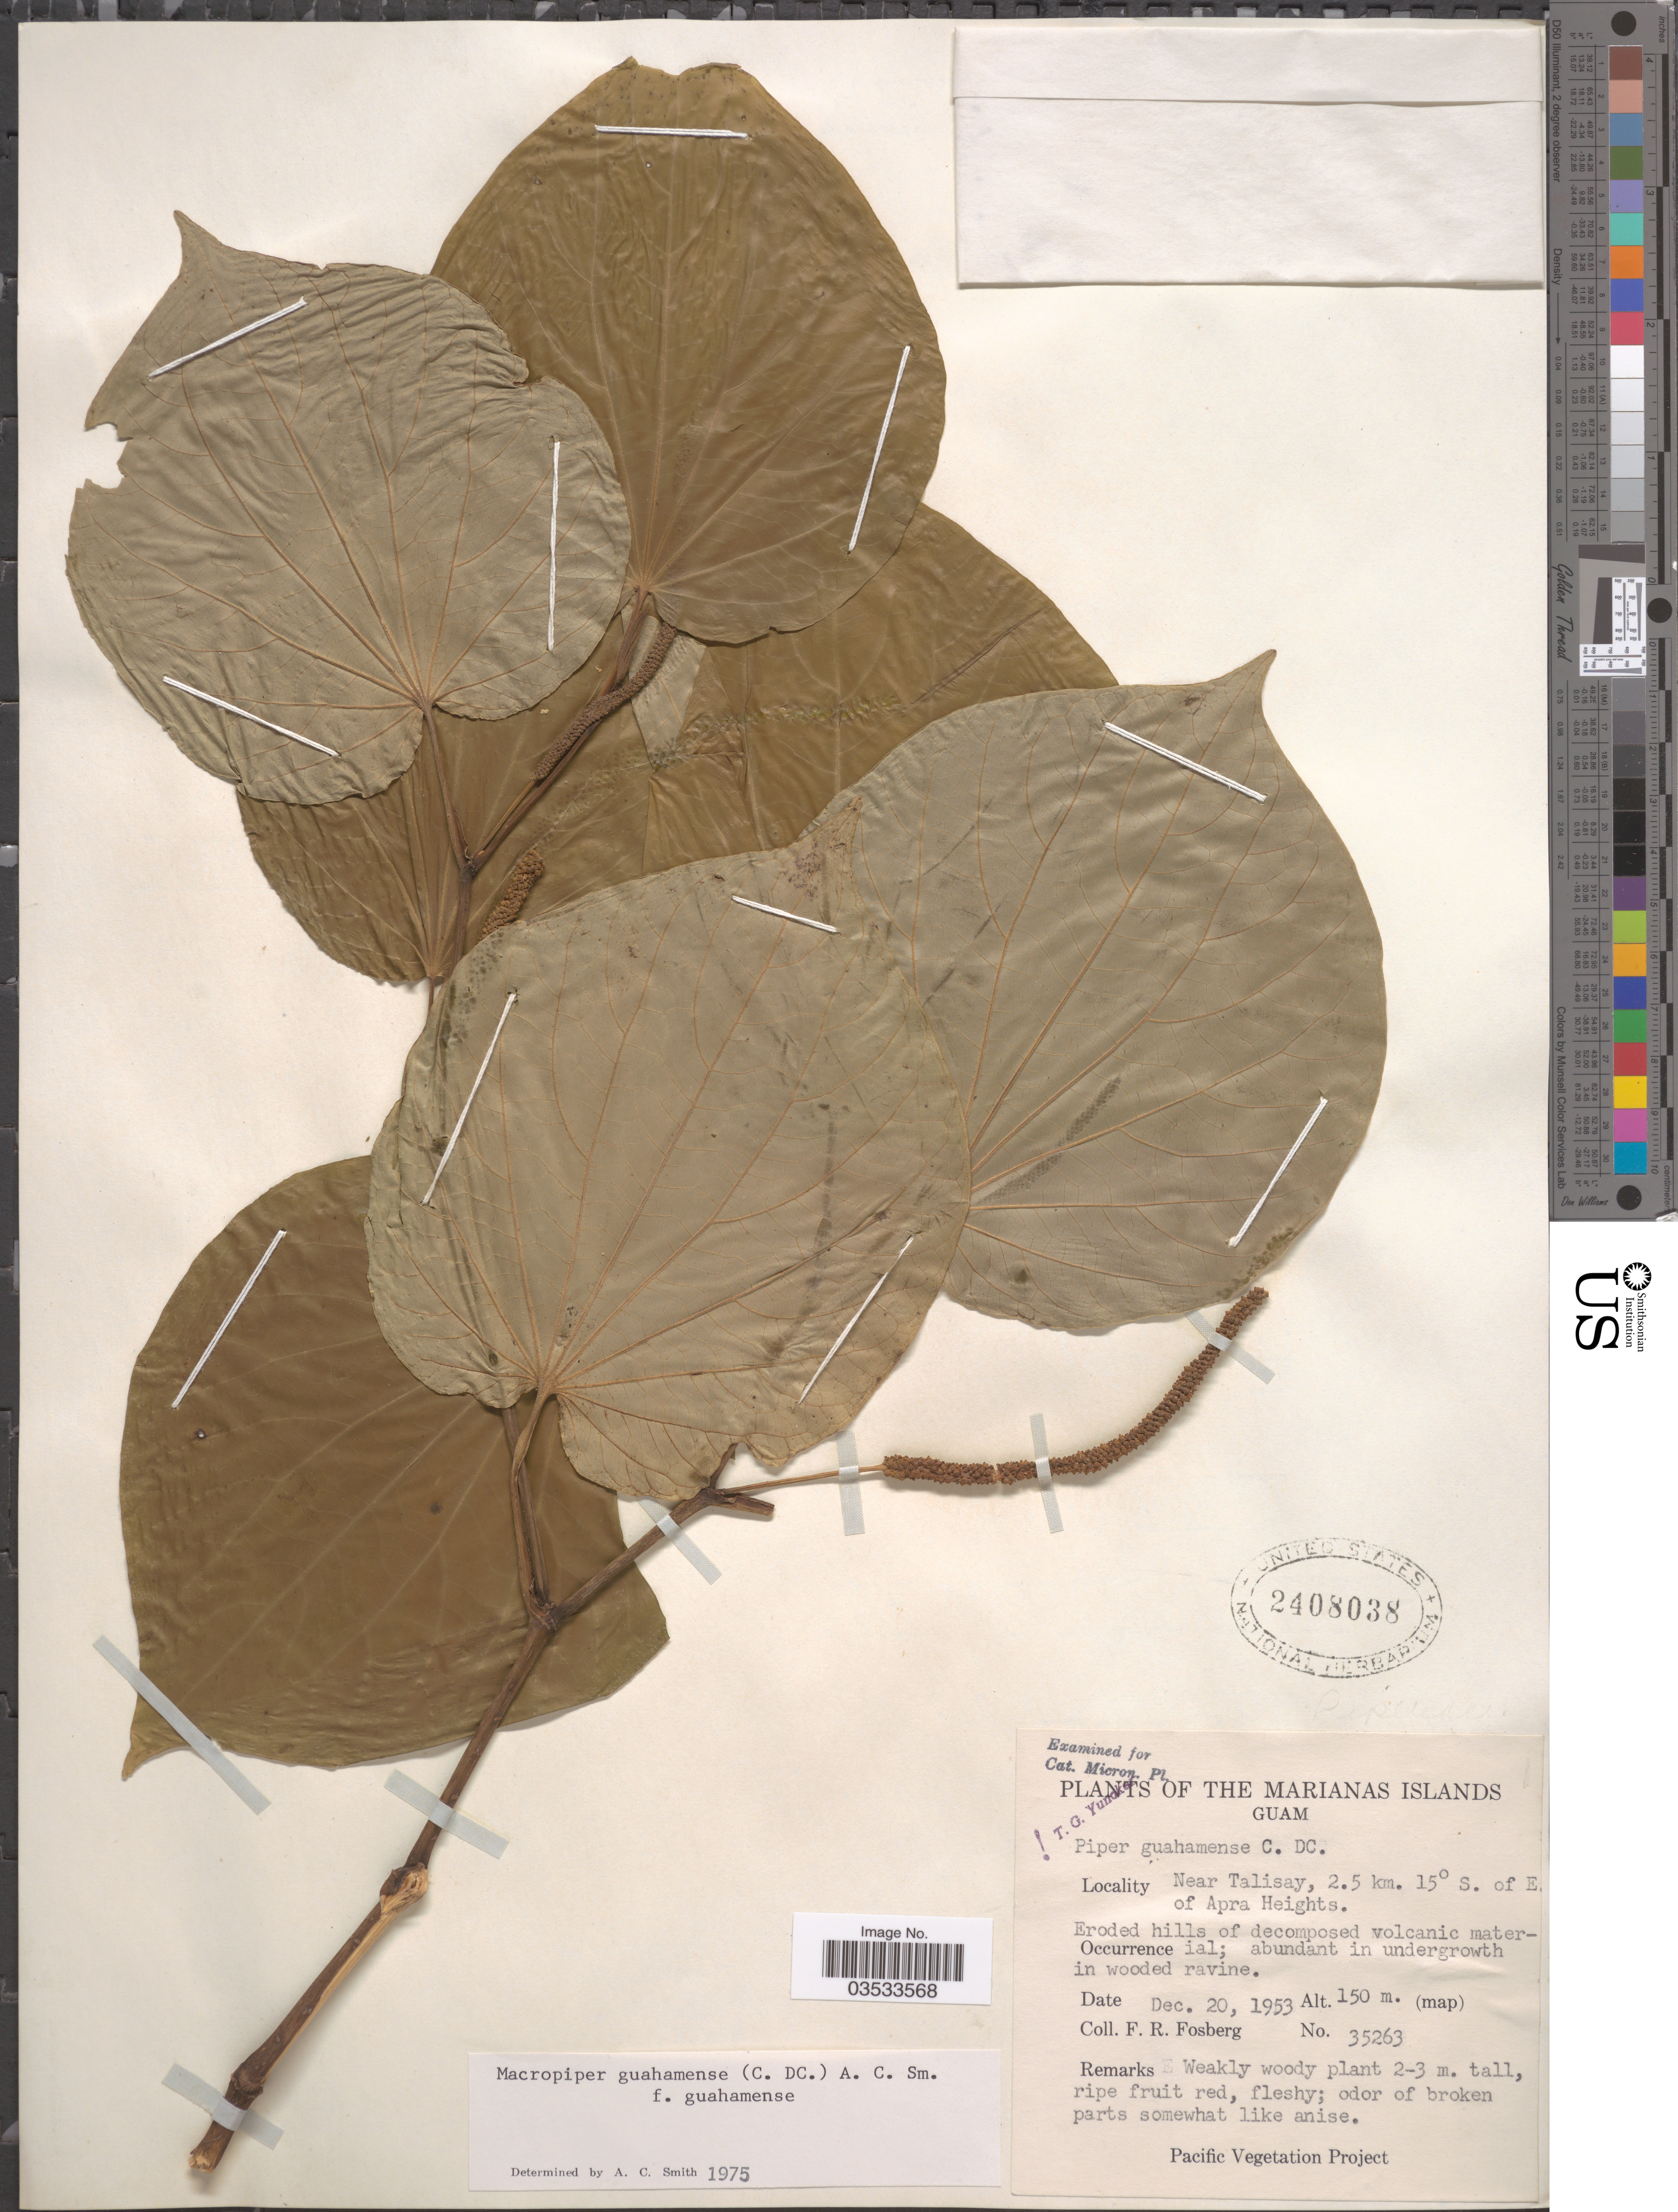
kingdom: Plantae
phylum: Tracheophyta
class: Magnoliopsida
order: Piperales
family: Piperaceae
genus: Piper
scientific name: Piper guahamense f. guahamense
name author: C. DC.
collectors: F. R. Fosberg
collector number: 35263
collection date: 1953-12-20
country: Guam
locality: The Marianas Islands. Near Talisay, 2.5 km. 15° S. of E. of Apra Heights.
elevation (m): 150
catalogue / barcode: US 2408038